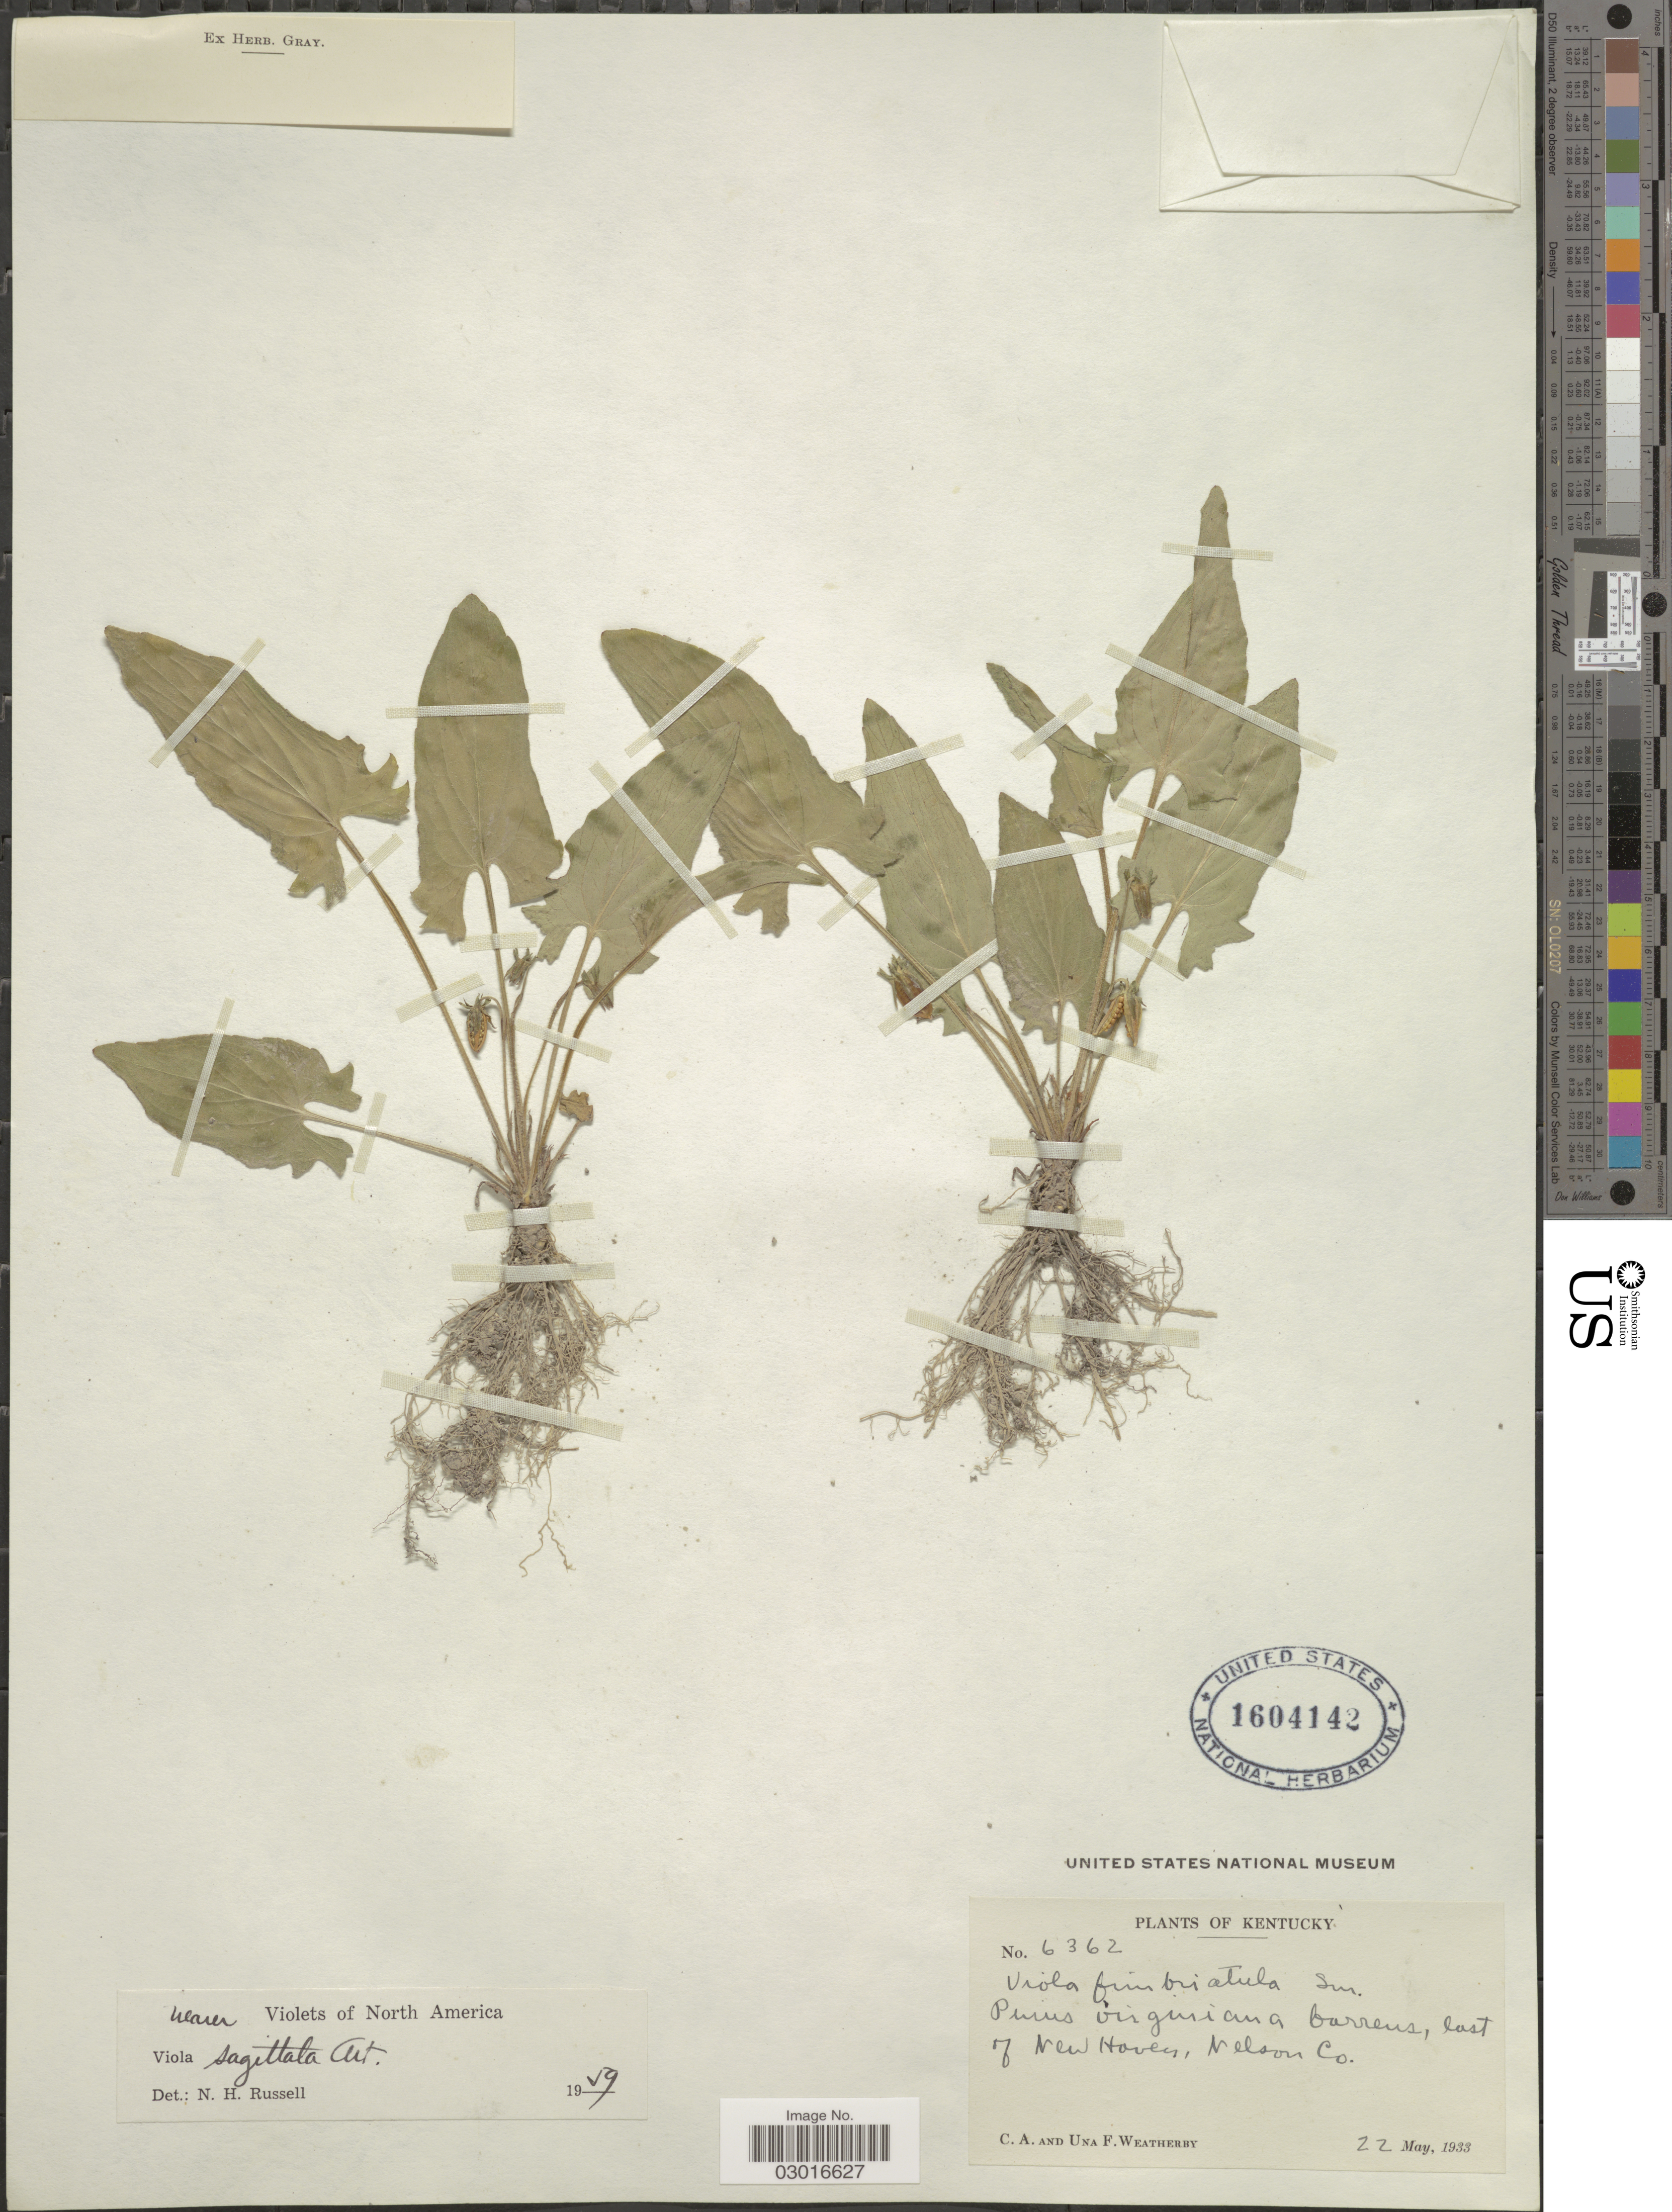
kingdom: Plantae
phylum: Tracheophyta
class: Magnoliopsida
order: Malpighiales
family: Violaceae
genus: Viola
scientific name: Viola sagittata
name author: Aiton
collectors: C. A. Weatherby & U. Weatherby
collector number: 6362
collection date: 1933-05-22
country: United States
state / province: Kentucky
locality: East of New Haven, Nelson Co.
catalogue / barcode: US 1604142